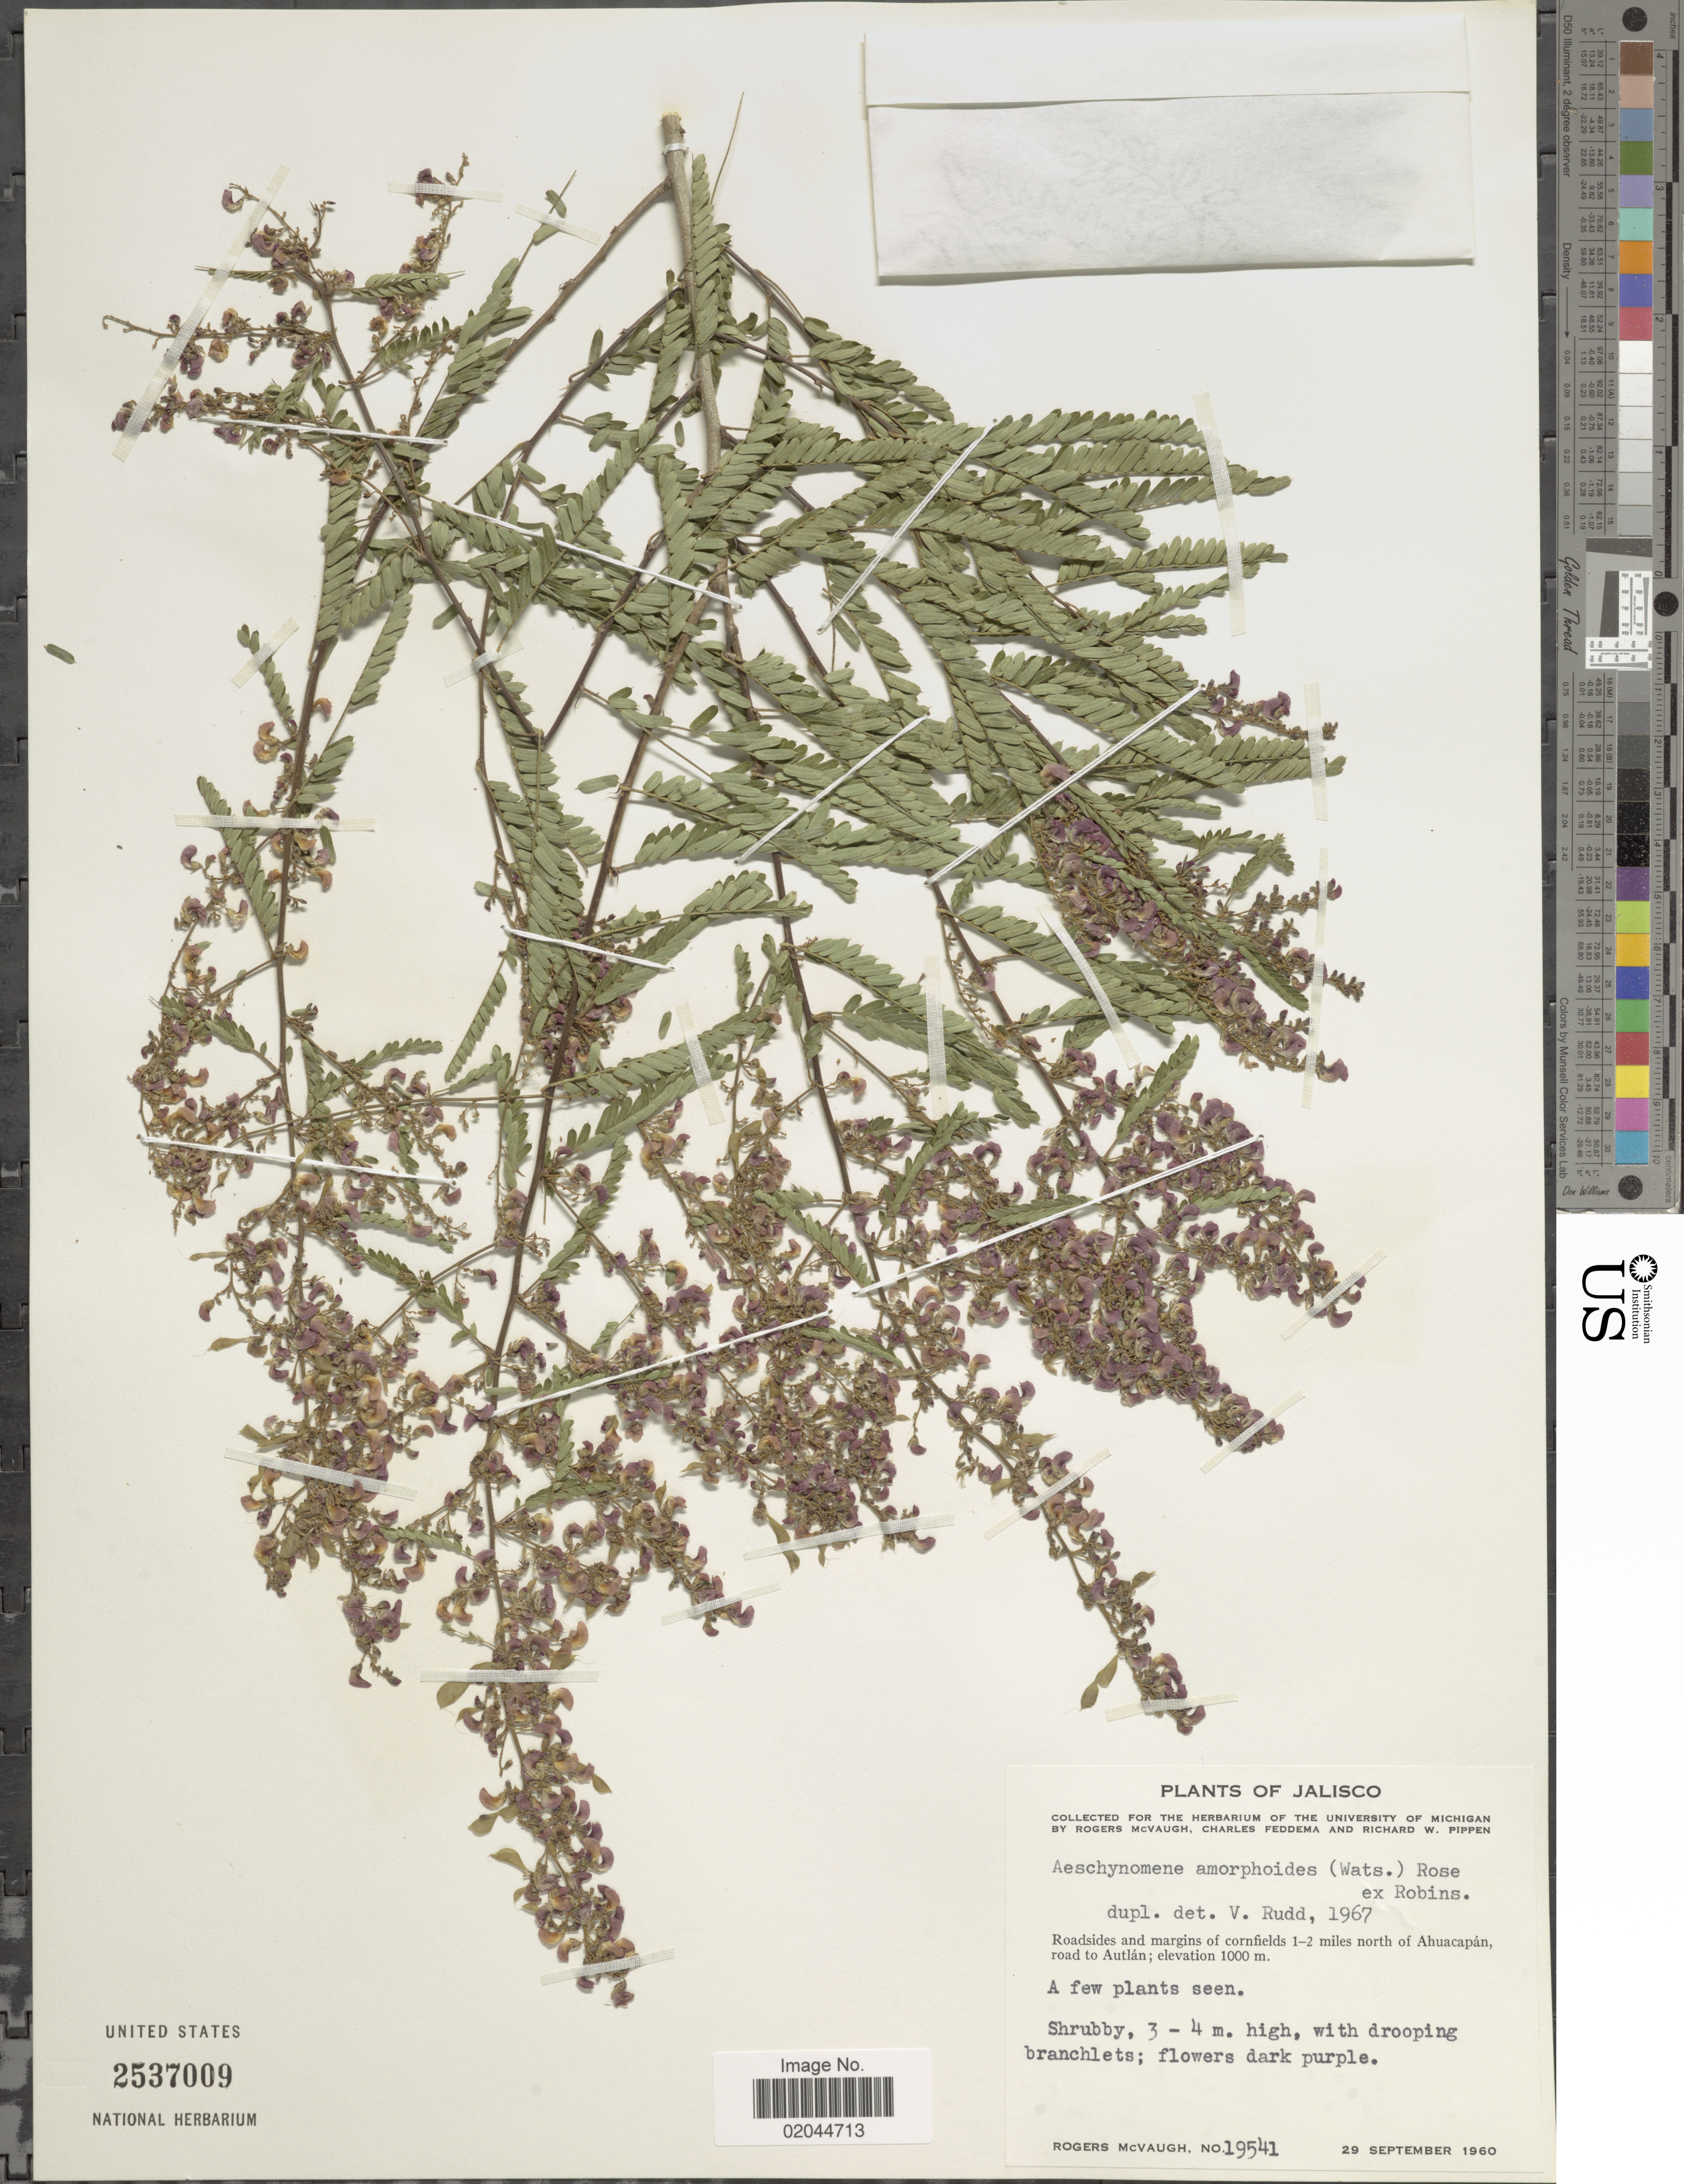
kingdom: Plantae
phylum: Tracheophyta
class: Magnoliopsida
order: Fabales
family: Fabaceae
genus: Aeschynomene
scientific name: Aeschynomene amorphoides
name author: (S. Watson) Rose ex B.L. Rob.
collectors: R. McVaugh, C. Feddema & R. W. Pippen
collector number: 19541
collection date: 1960-09-29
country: Mexico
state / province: Jalisco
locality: Roadsides and margins of cornfields 1-2 miles north of Ahuacapan road to Autlan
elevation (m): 1000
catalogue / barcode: US 2537009